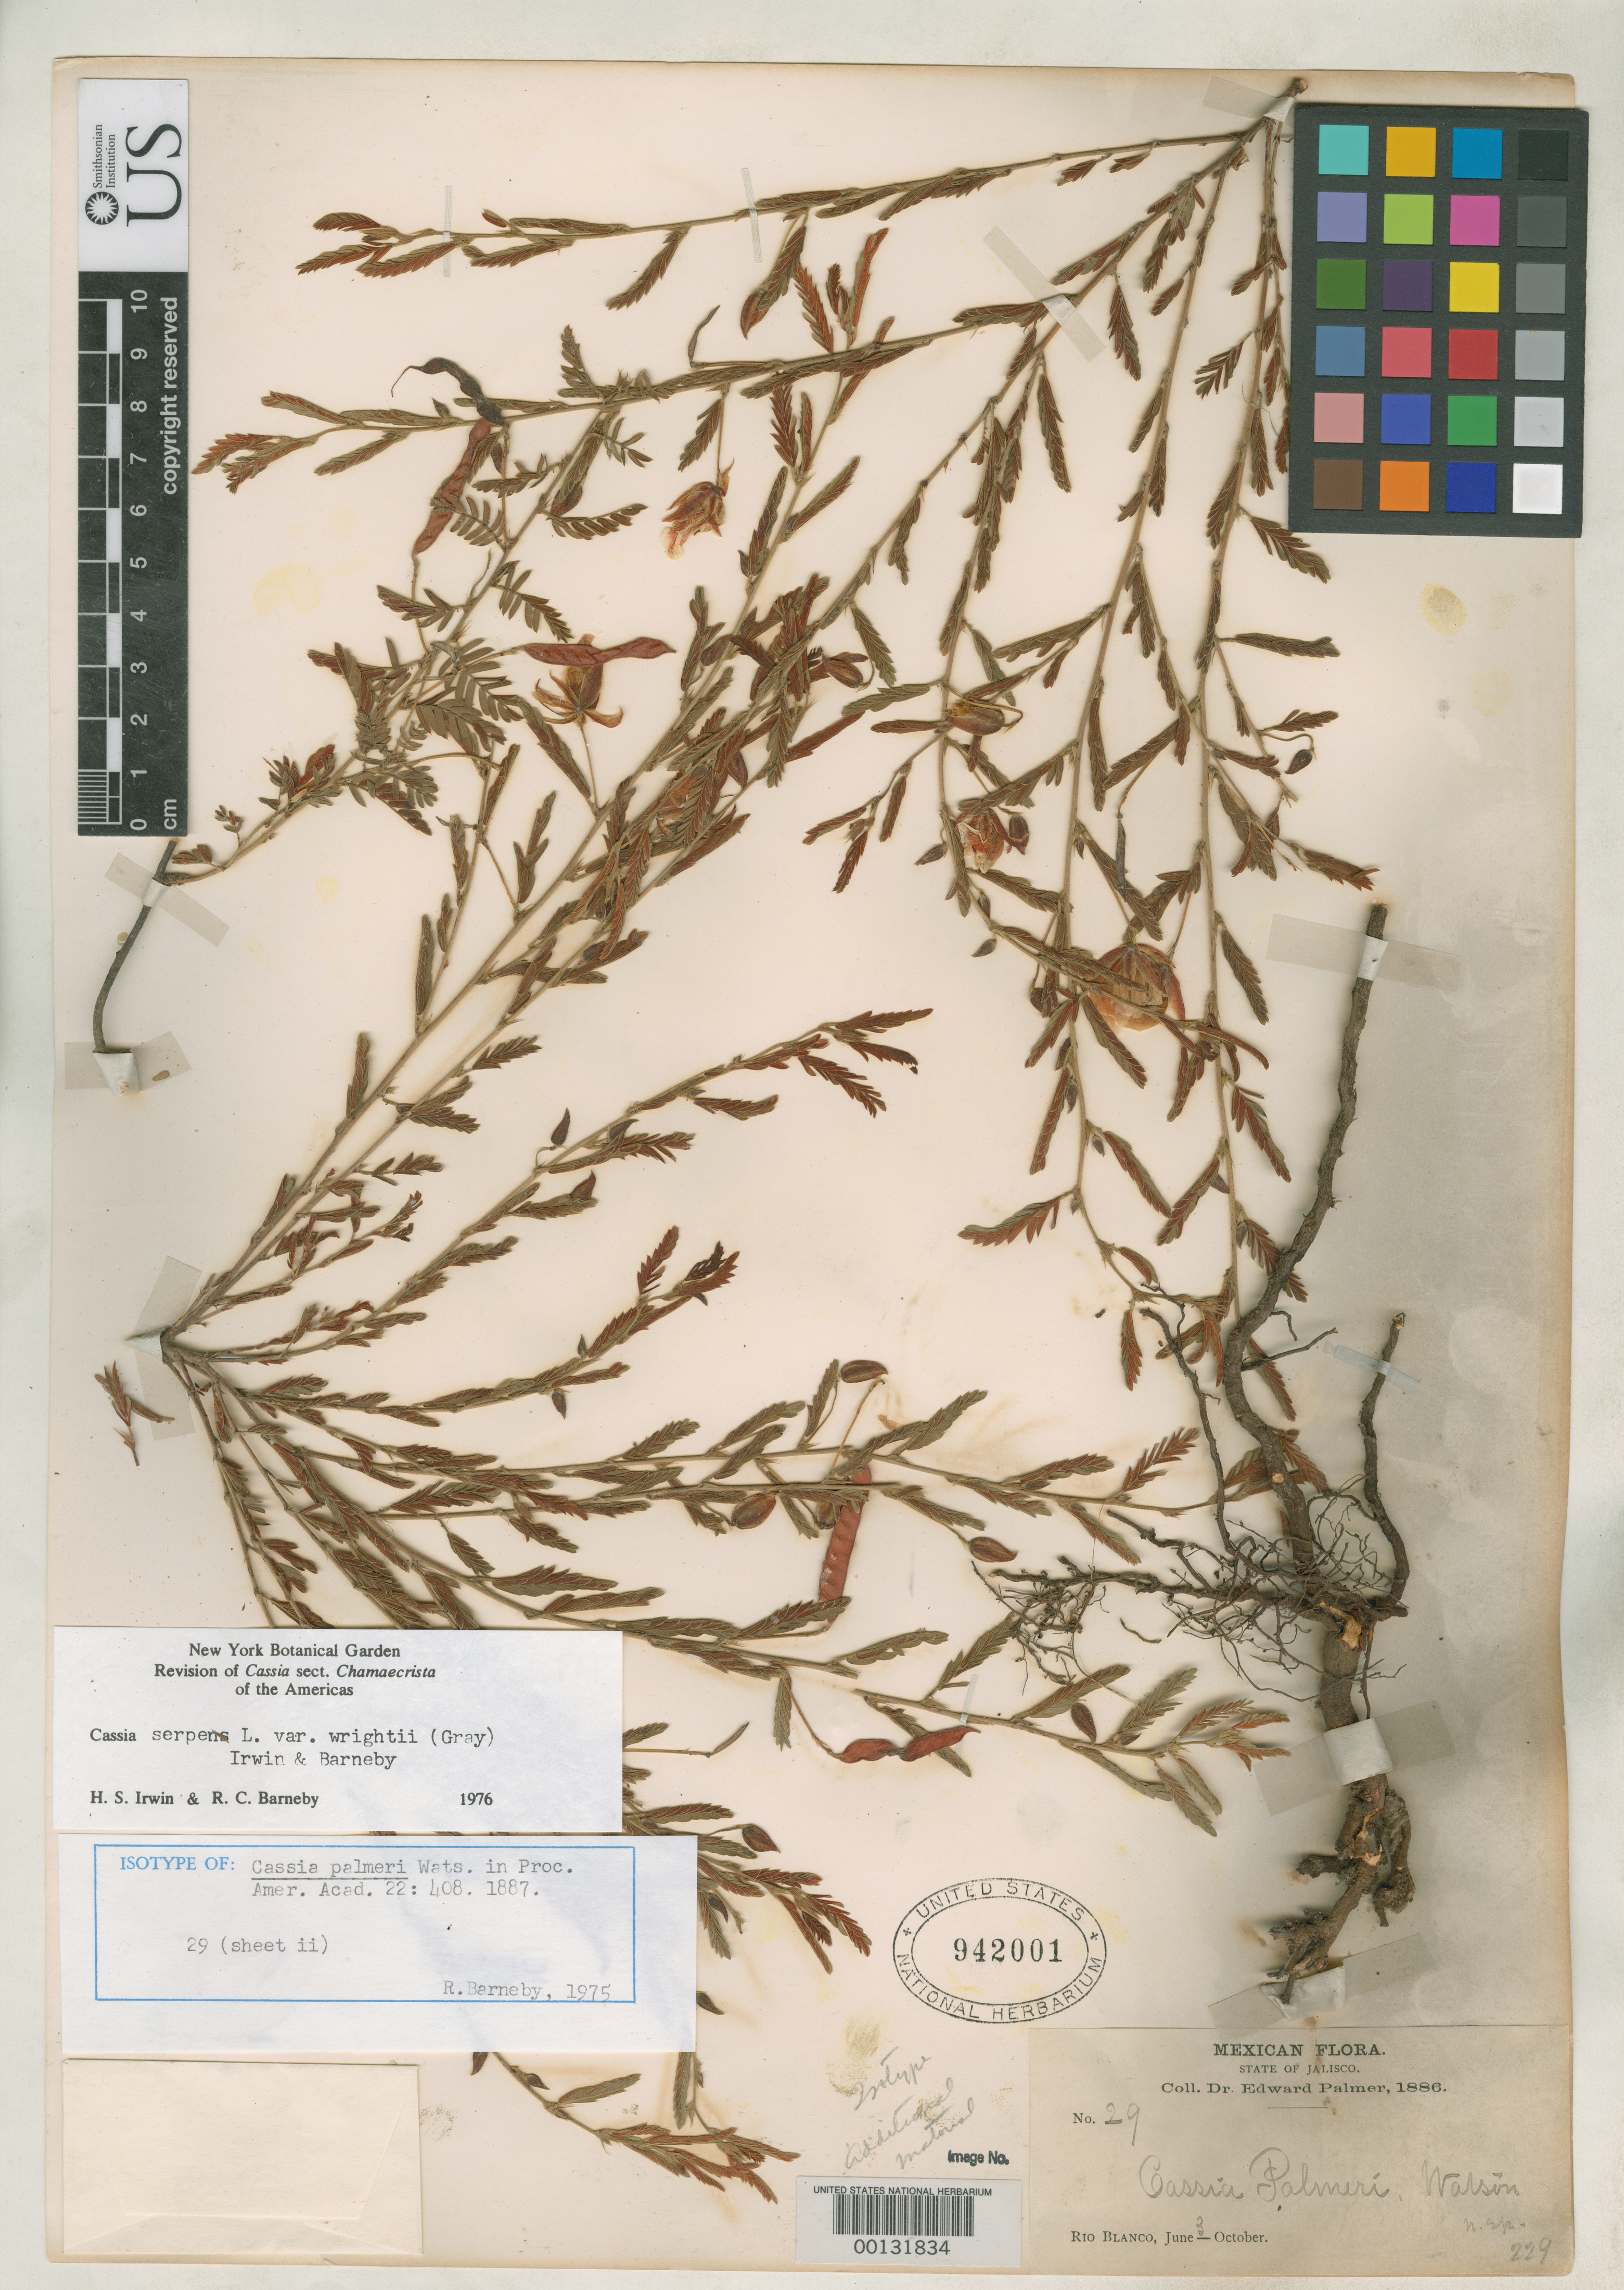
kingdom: Plantae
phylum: Tracheophyta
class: Magnoliopsida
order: Fabales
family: Fabaceae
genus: Cassia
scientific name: Cassia palmeri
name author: S. Watson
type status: Isotype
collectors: E. Palmer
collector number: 29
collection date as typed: Jun 1886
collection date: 1886-06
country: Mexico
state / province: Jalisco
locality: Rio Blanco.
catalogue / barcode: US 942001